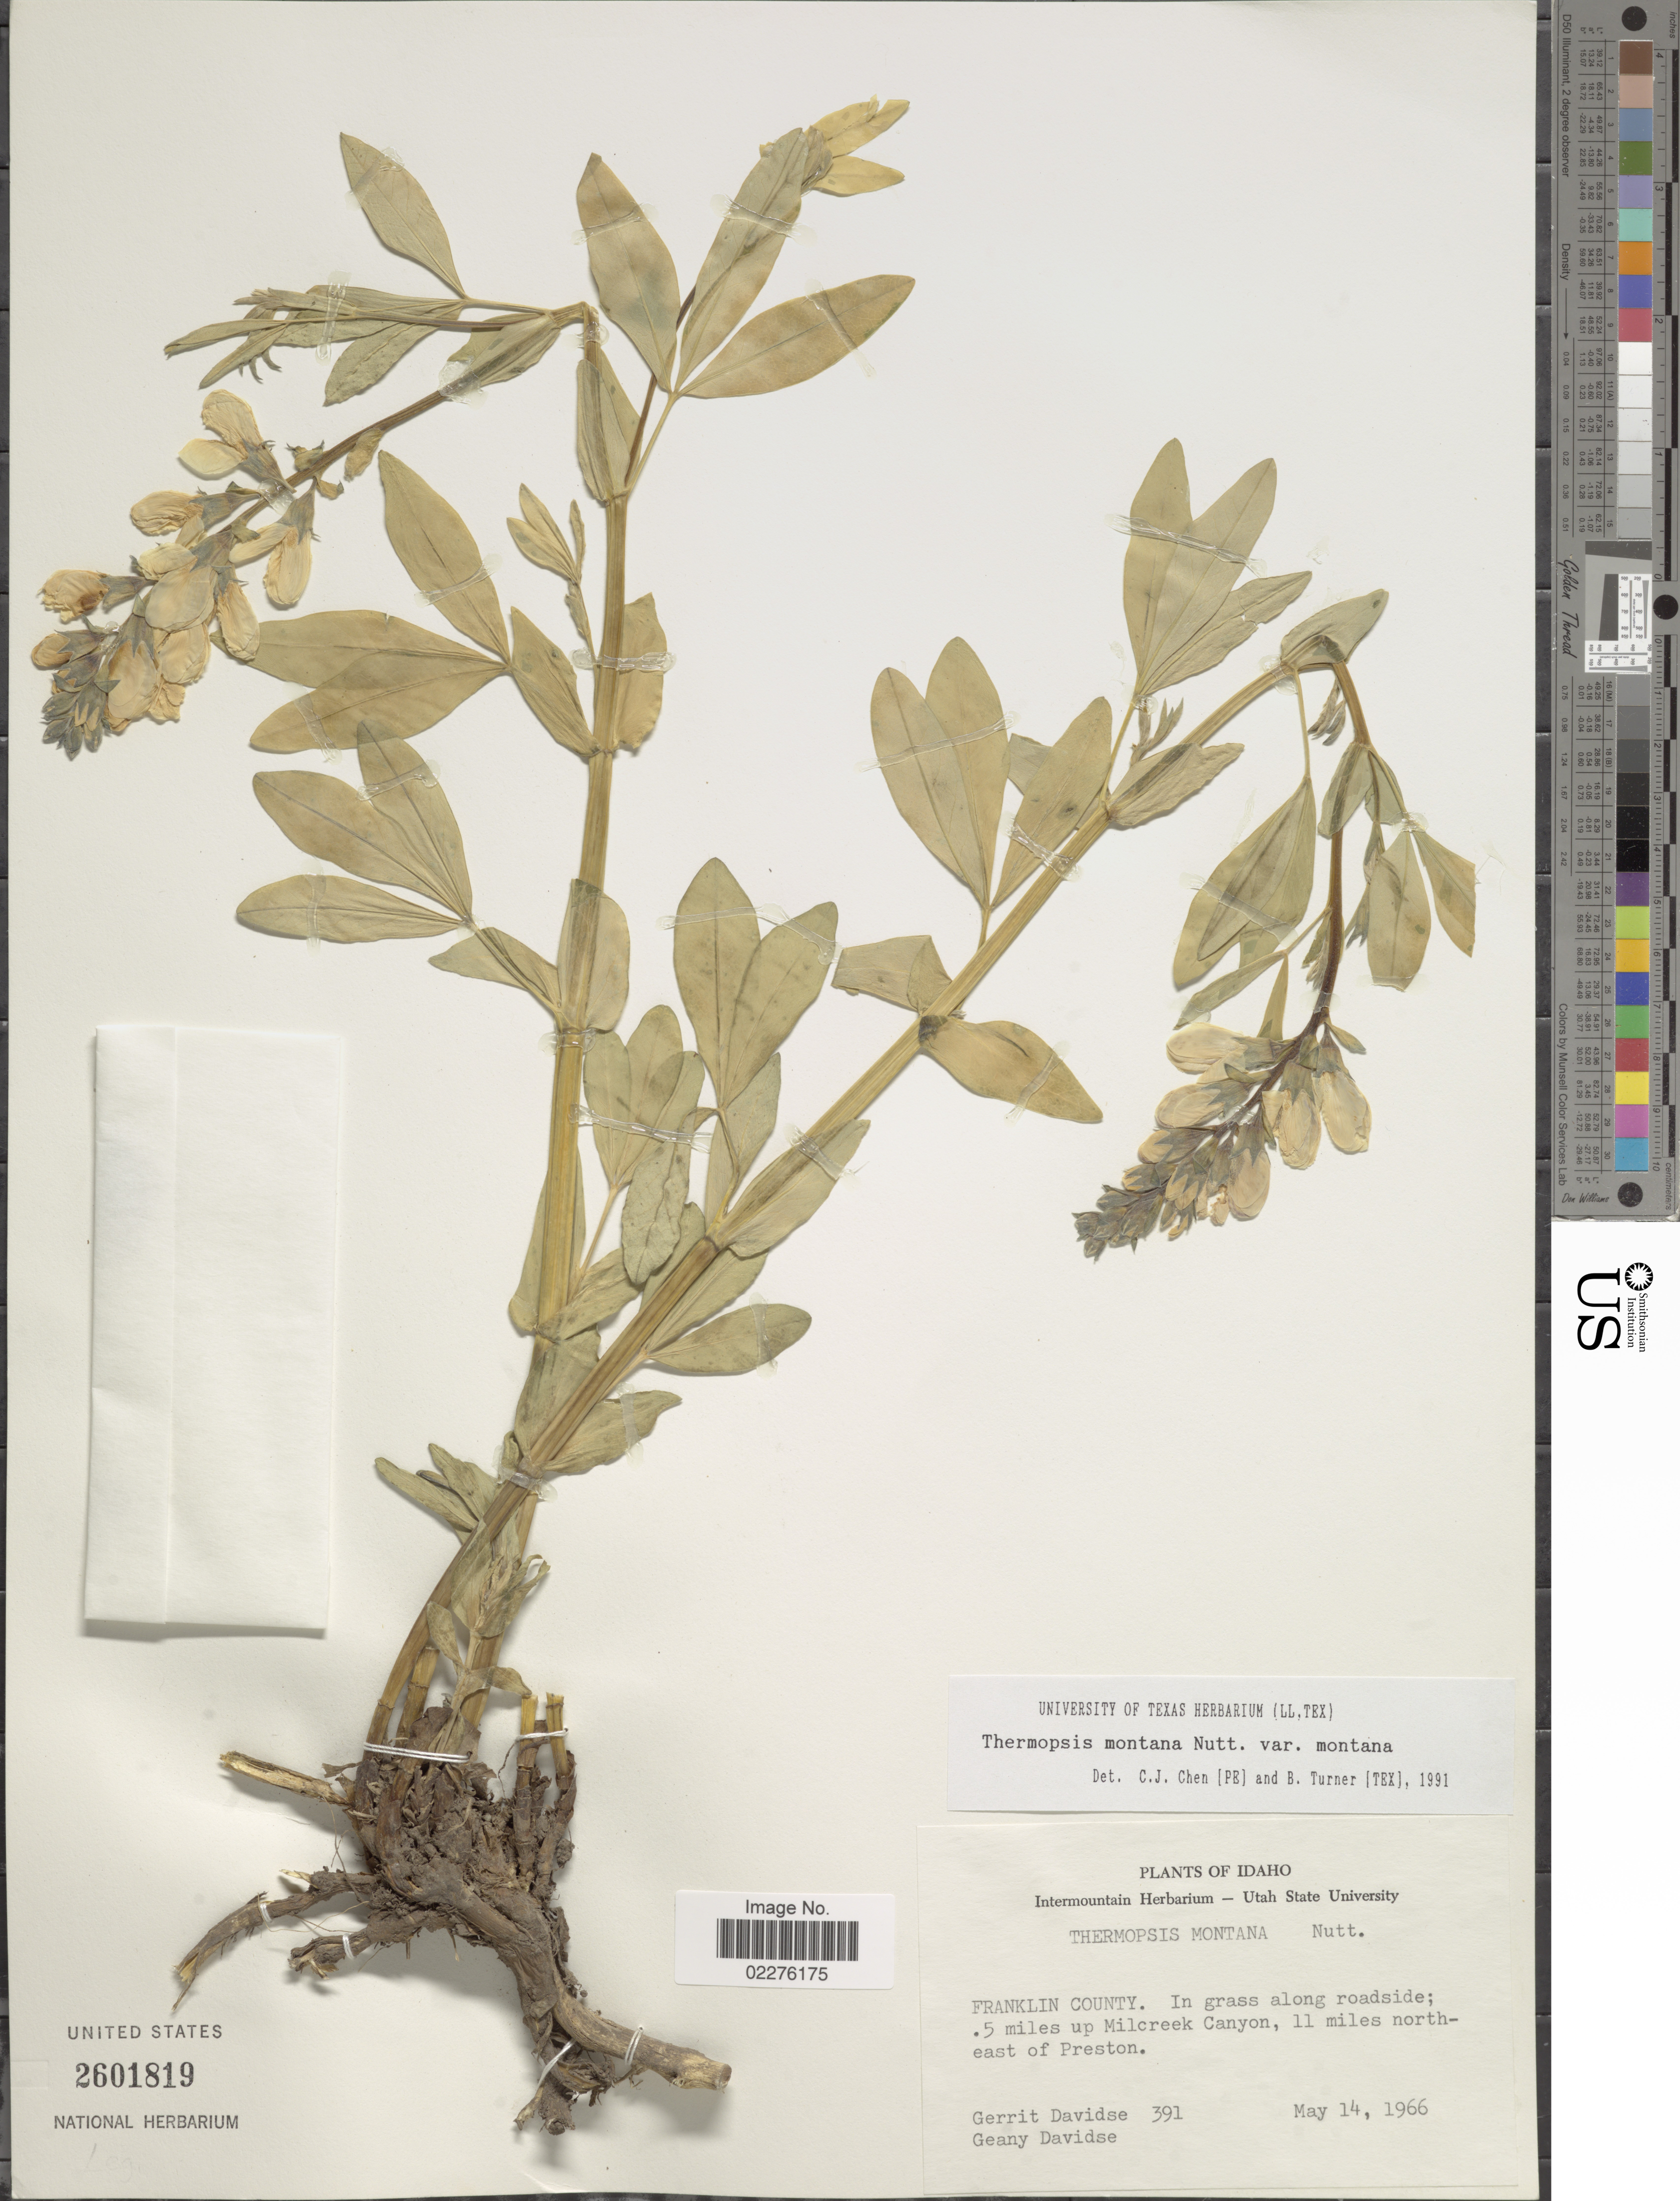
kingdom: Plantae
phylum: Tracheophyta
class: Magnoliopsida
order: Fabales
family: Fabaceae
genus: Thermopsis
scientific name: Thermopsis montana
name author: Nutt.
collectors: G. Davidse & G. Davidse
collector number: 391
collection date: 1966-05-14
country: United States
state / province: Idaho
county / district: Franklin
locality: In grass along roadside; 5 miles up Milcreek Canyon, 11 miles northeast of Preston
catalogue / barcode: US 2601819